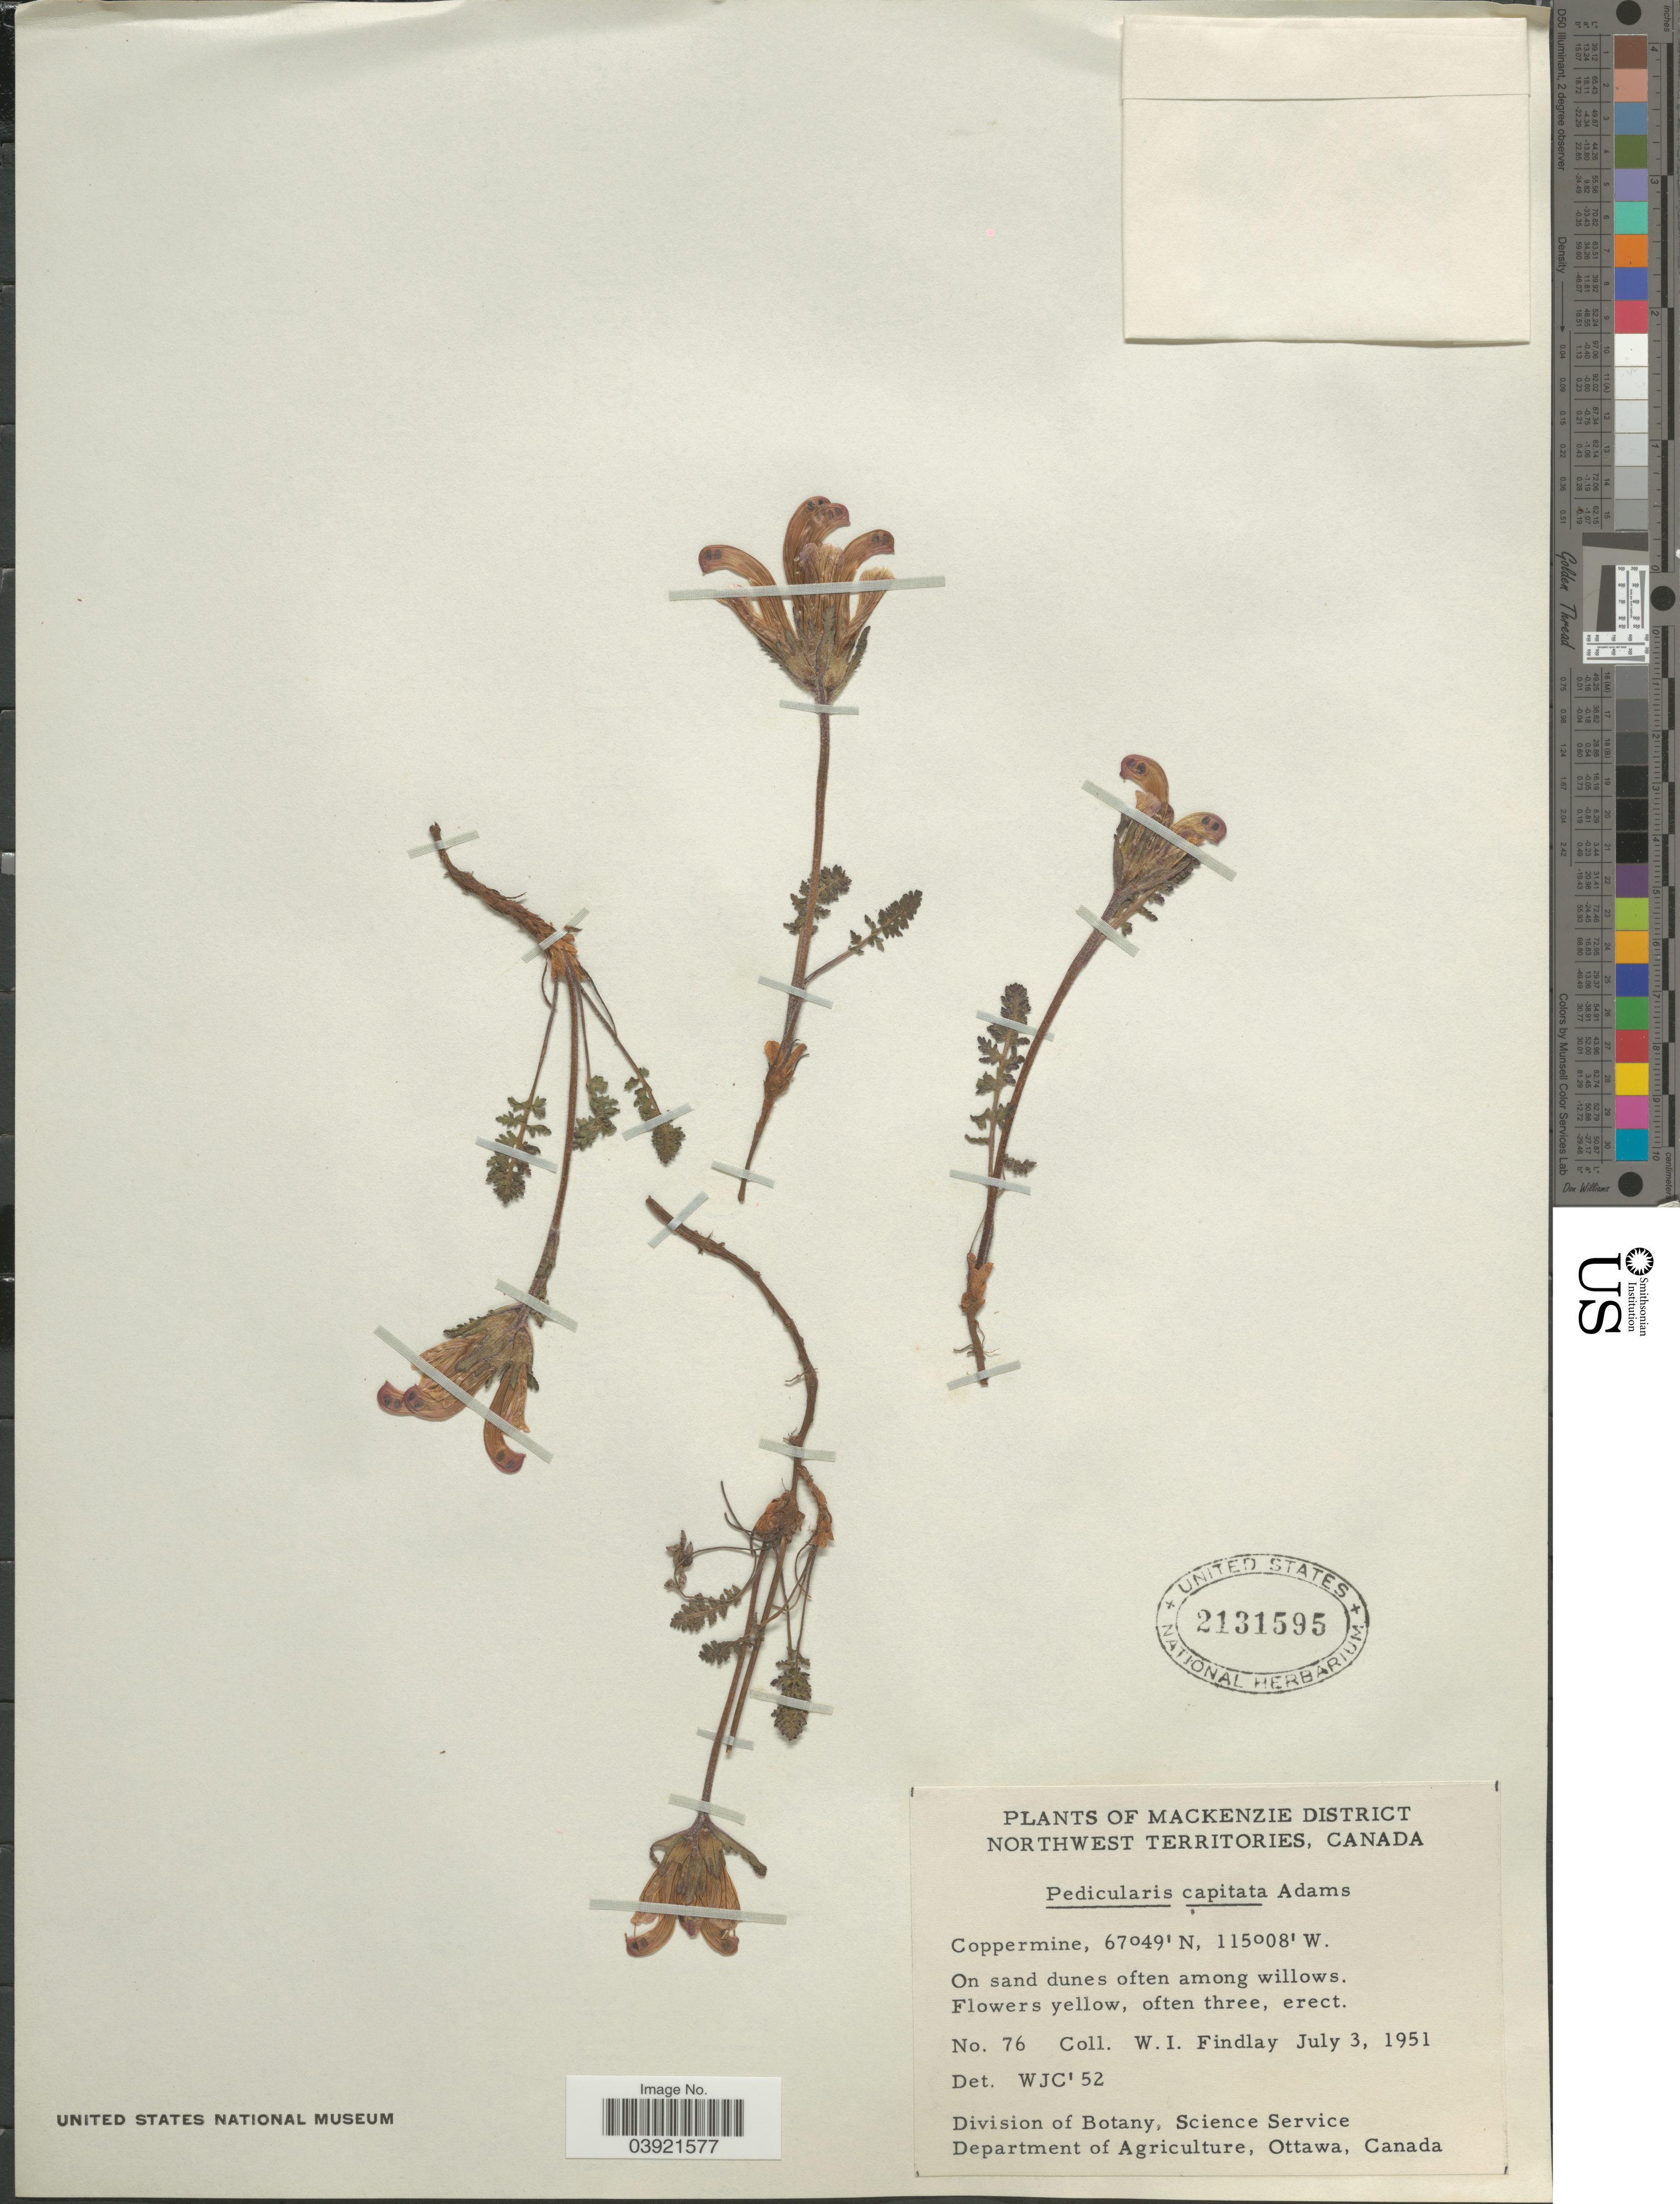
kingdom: Plantae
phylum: Tracheophyta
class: Magnoliopsida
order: Lamiales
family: Orobanchaceae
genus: Pedicularis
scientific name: Pedicularis capitata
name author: Adams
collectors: W. Findlay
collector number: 76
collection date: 1951-07-03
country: Canada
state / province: Northwest Territories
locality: Mackenzie District. Coppermine.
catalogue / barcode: US 2131595